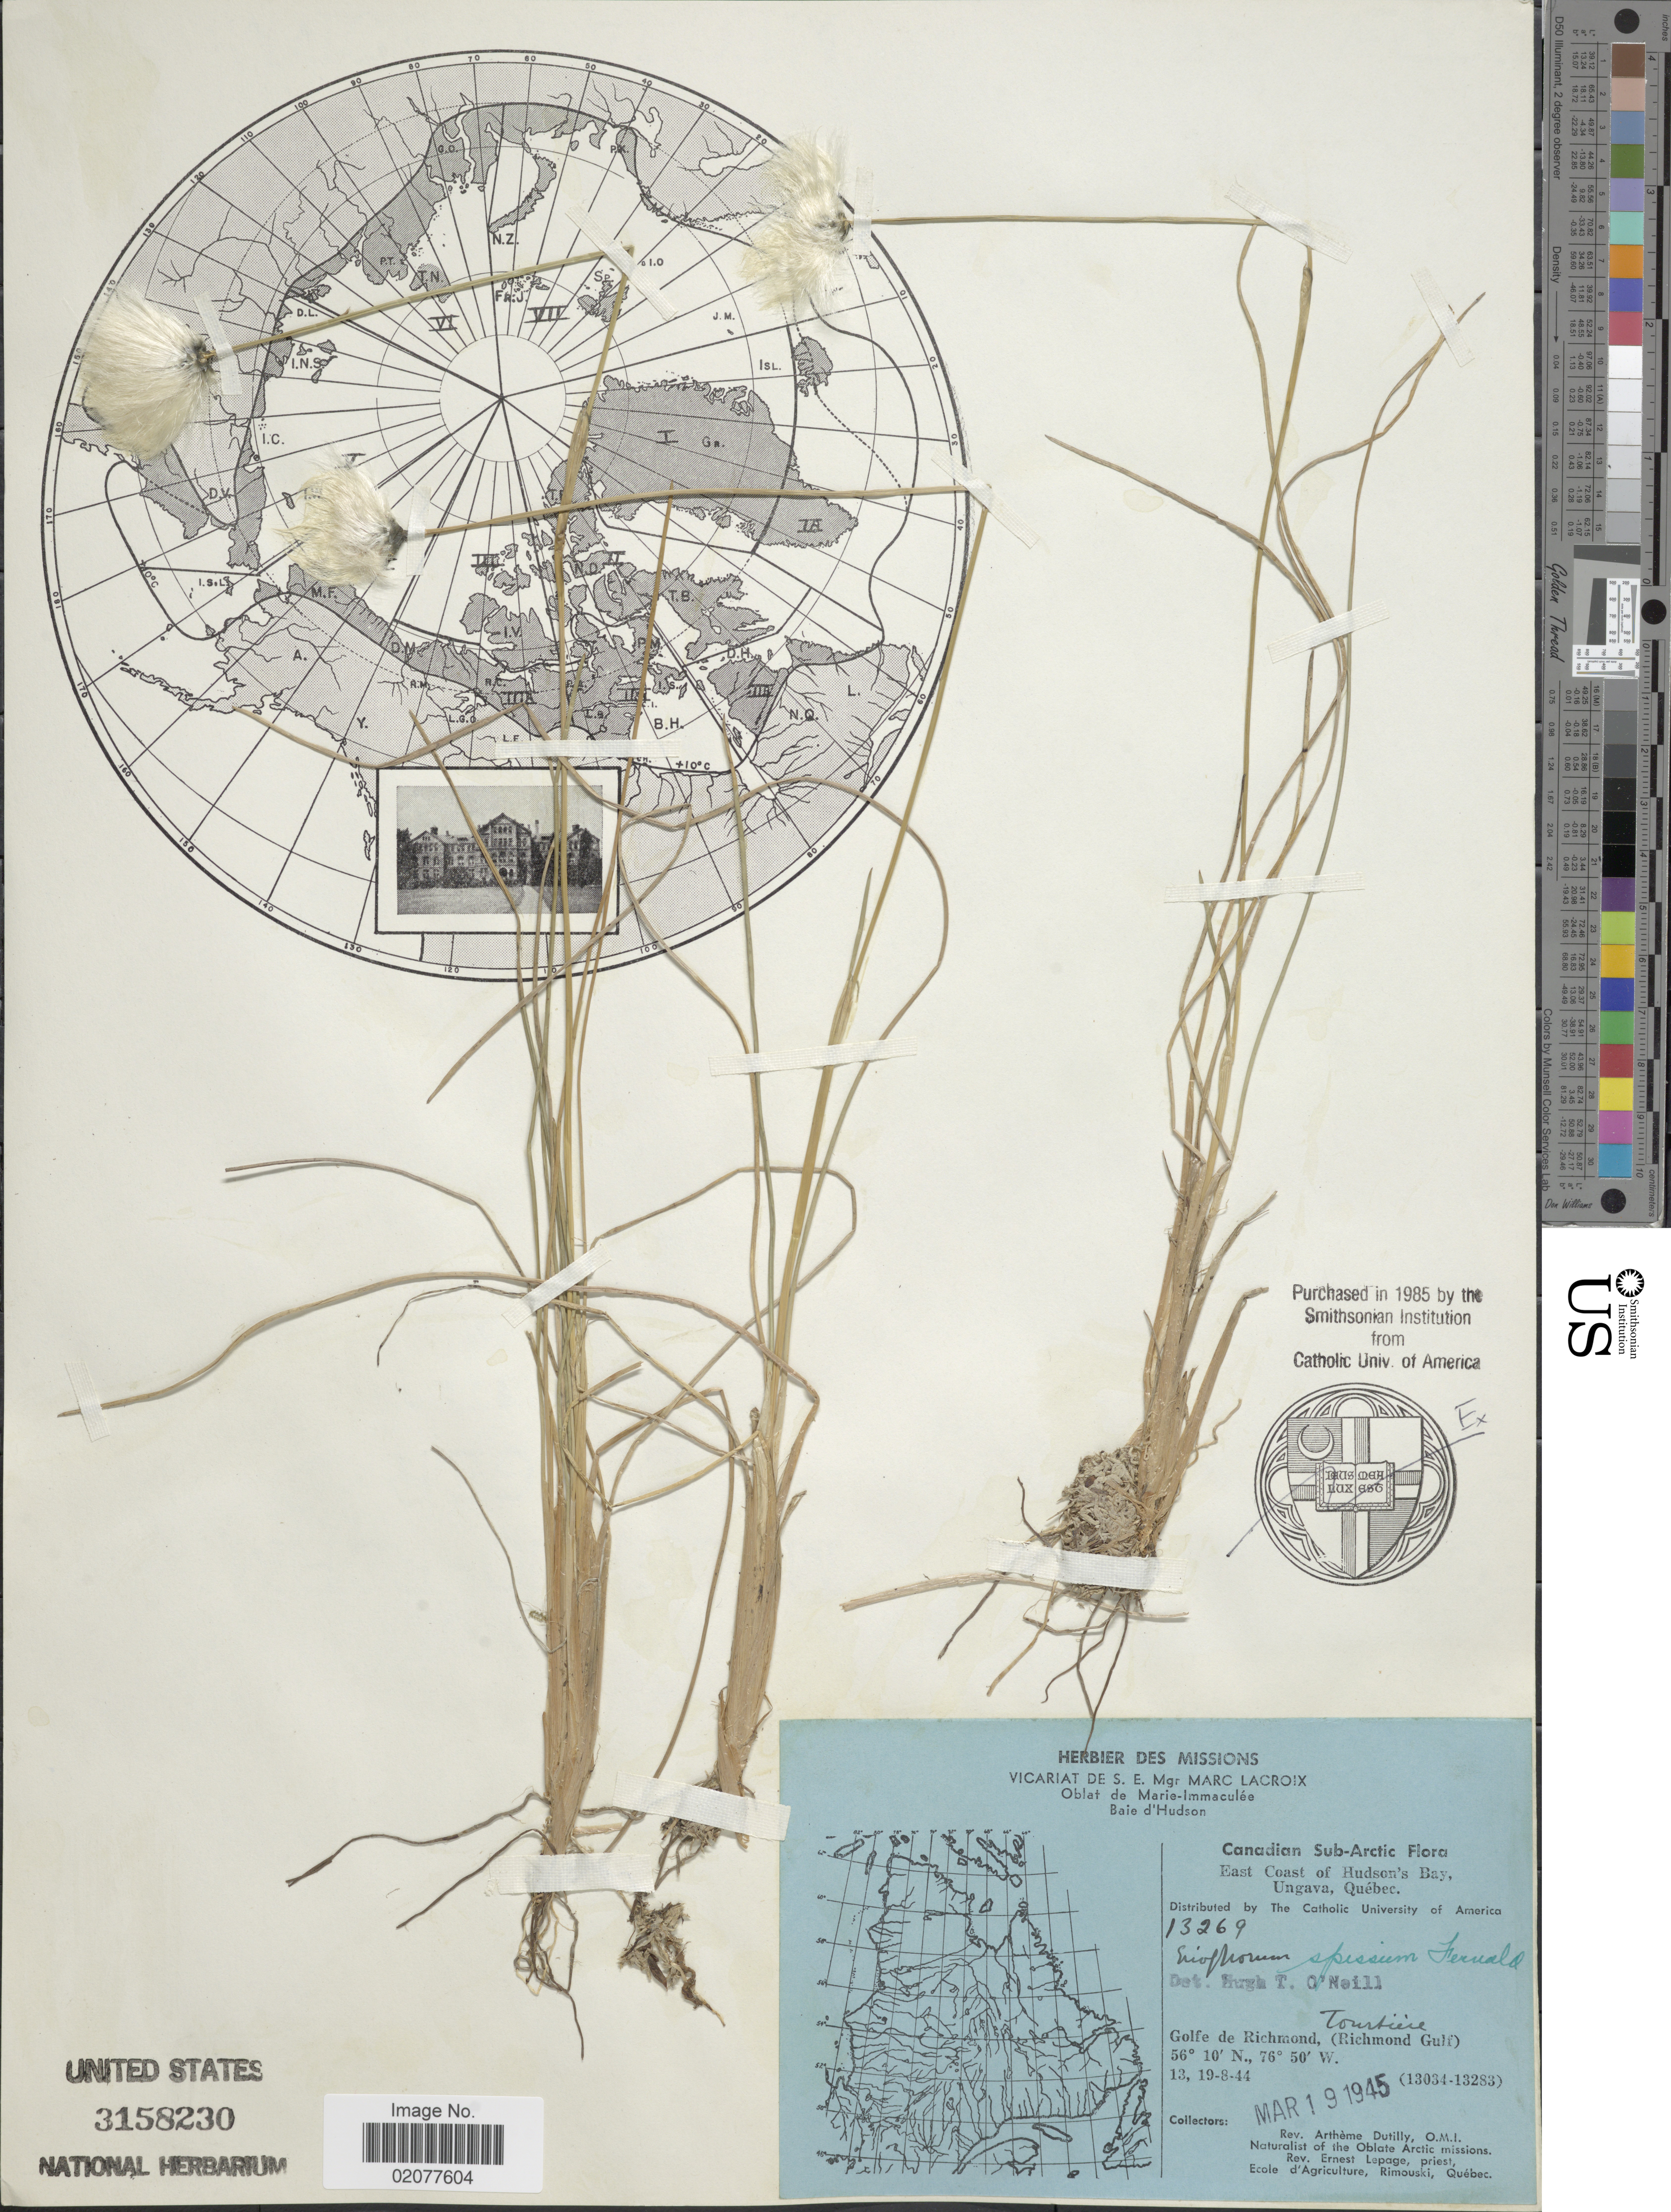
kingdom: Plantae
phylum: Tracheophyta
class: Liliopsida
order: Poales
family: Cyperaceae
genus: Eriophorum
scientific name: Eriophorum spissum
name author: Fernald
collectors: A. Dutilly & E. Lepage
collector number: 13269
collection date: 1945-03-19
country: Canada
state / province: Quebec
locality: Canadian Sub-Arctic, East Coas of Hudson's Bay. Ungava, Quebec. Golf de Richmond, (Richmond Gulf)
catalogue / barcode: US 3158230